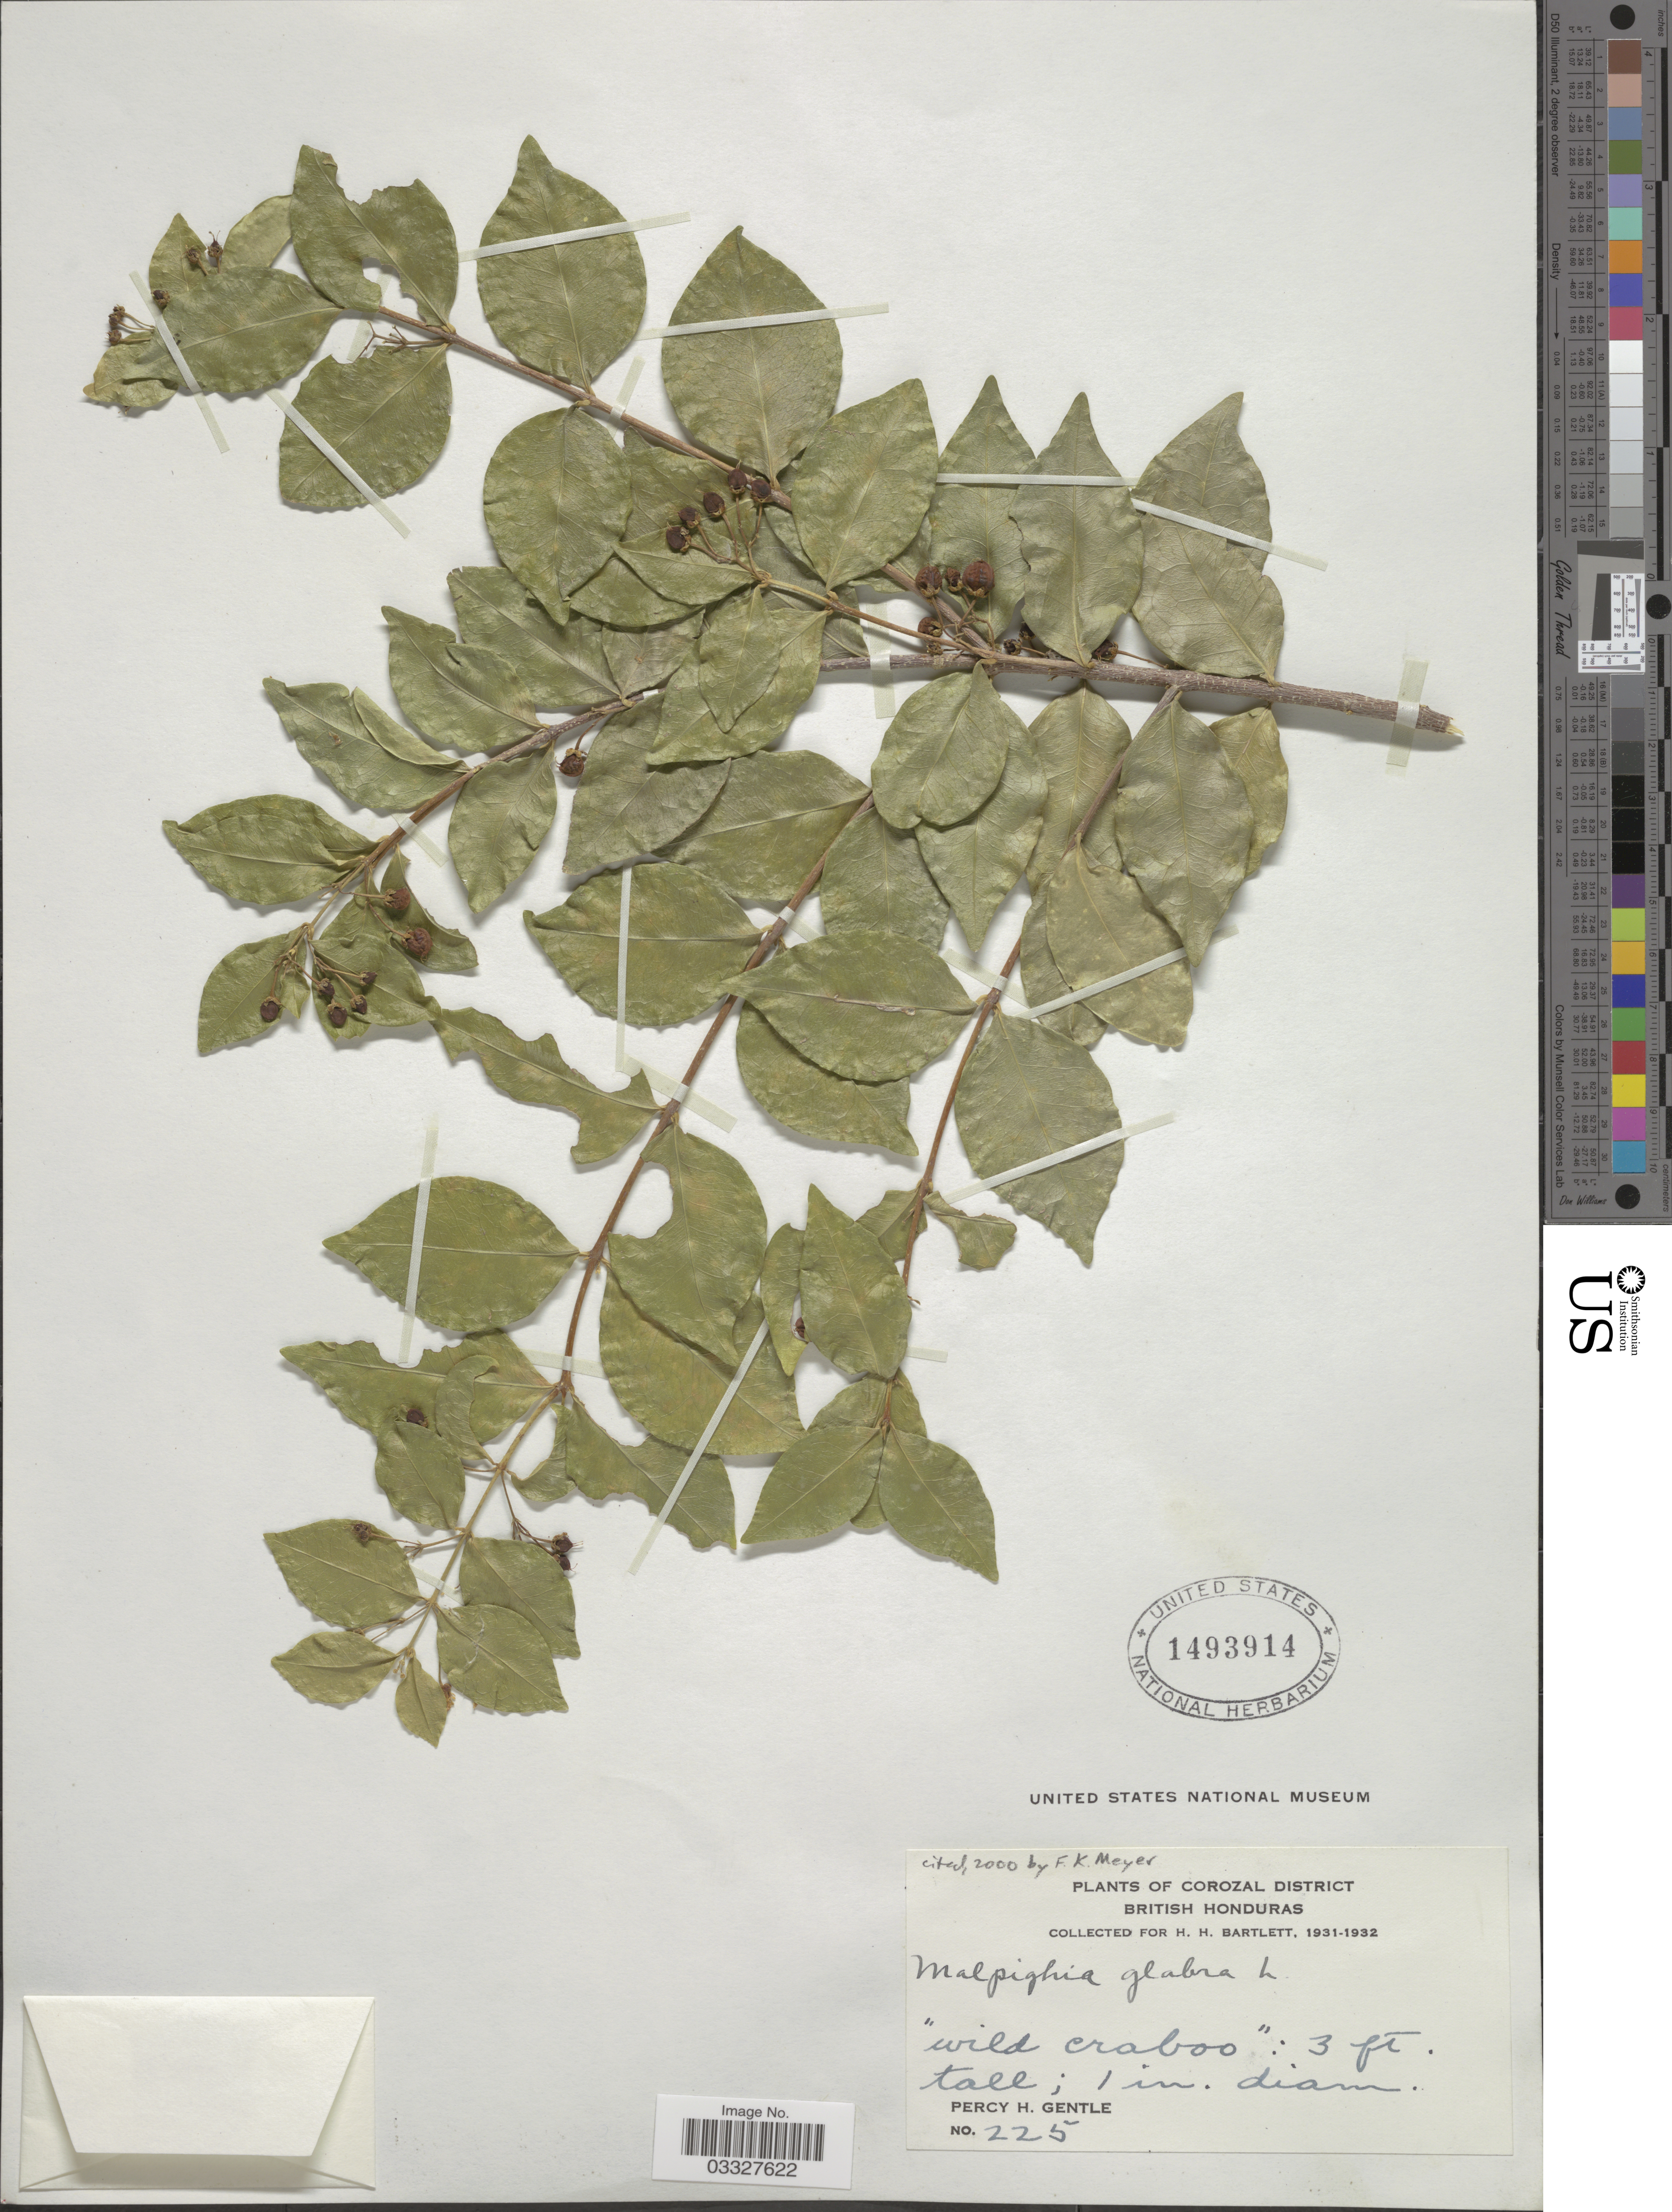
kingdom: Plantae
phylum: Tracheophyta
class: Magnoliopsida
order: Malpighiales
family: Malpighiaceae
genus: Malpighia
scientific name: Malpighia glabra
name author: L.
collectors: P. H. Gentle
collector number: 225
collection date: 1931/1932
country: Belize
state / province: Corozal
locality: Corozal District, British Honduras.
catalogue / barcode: US 1493914